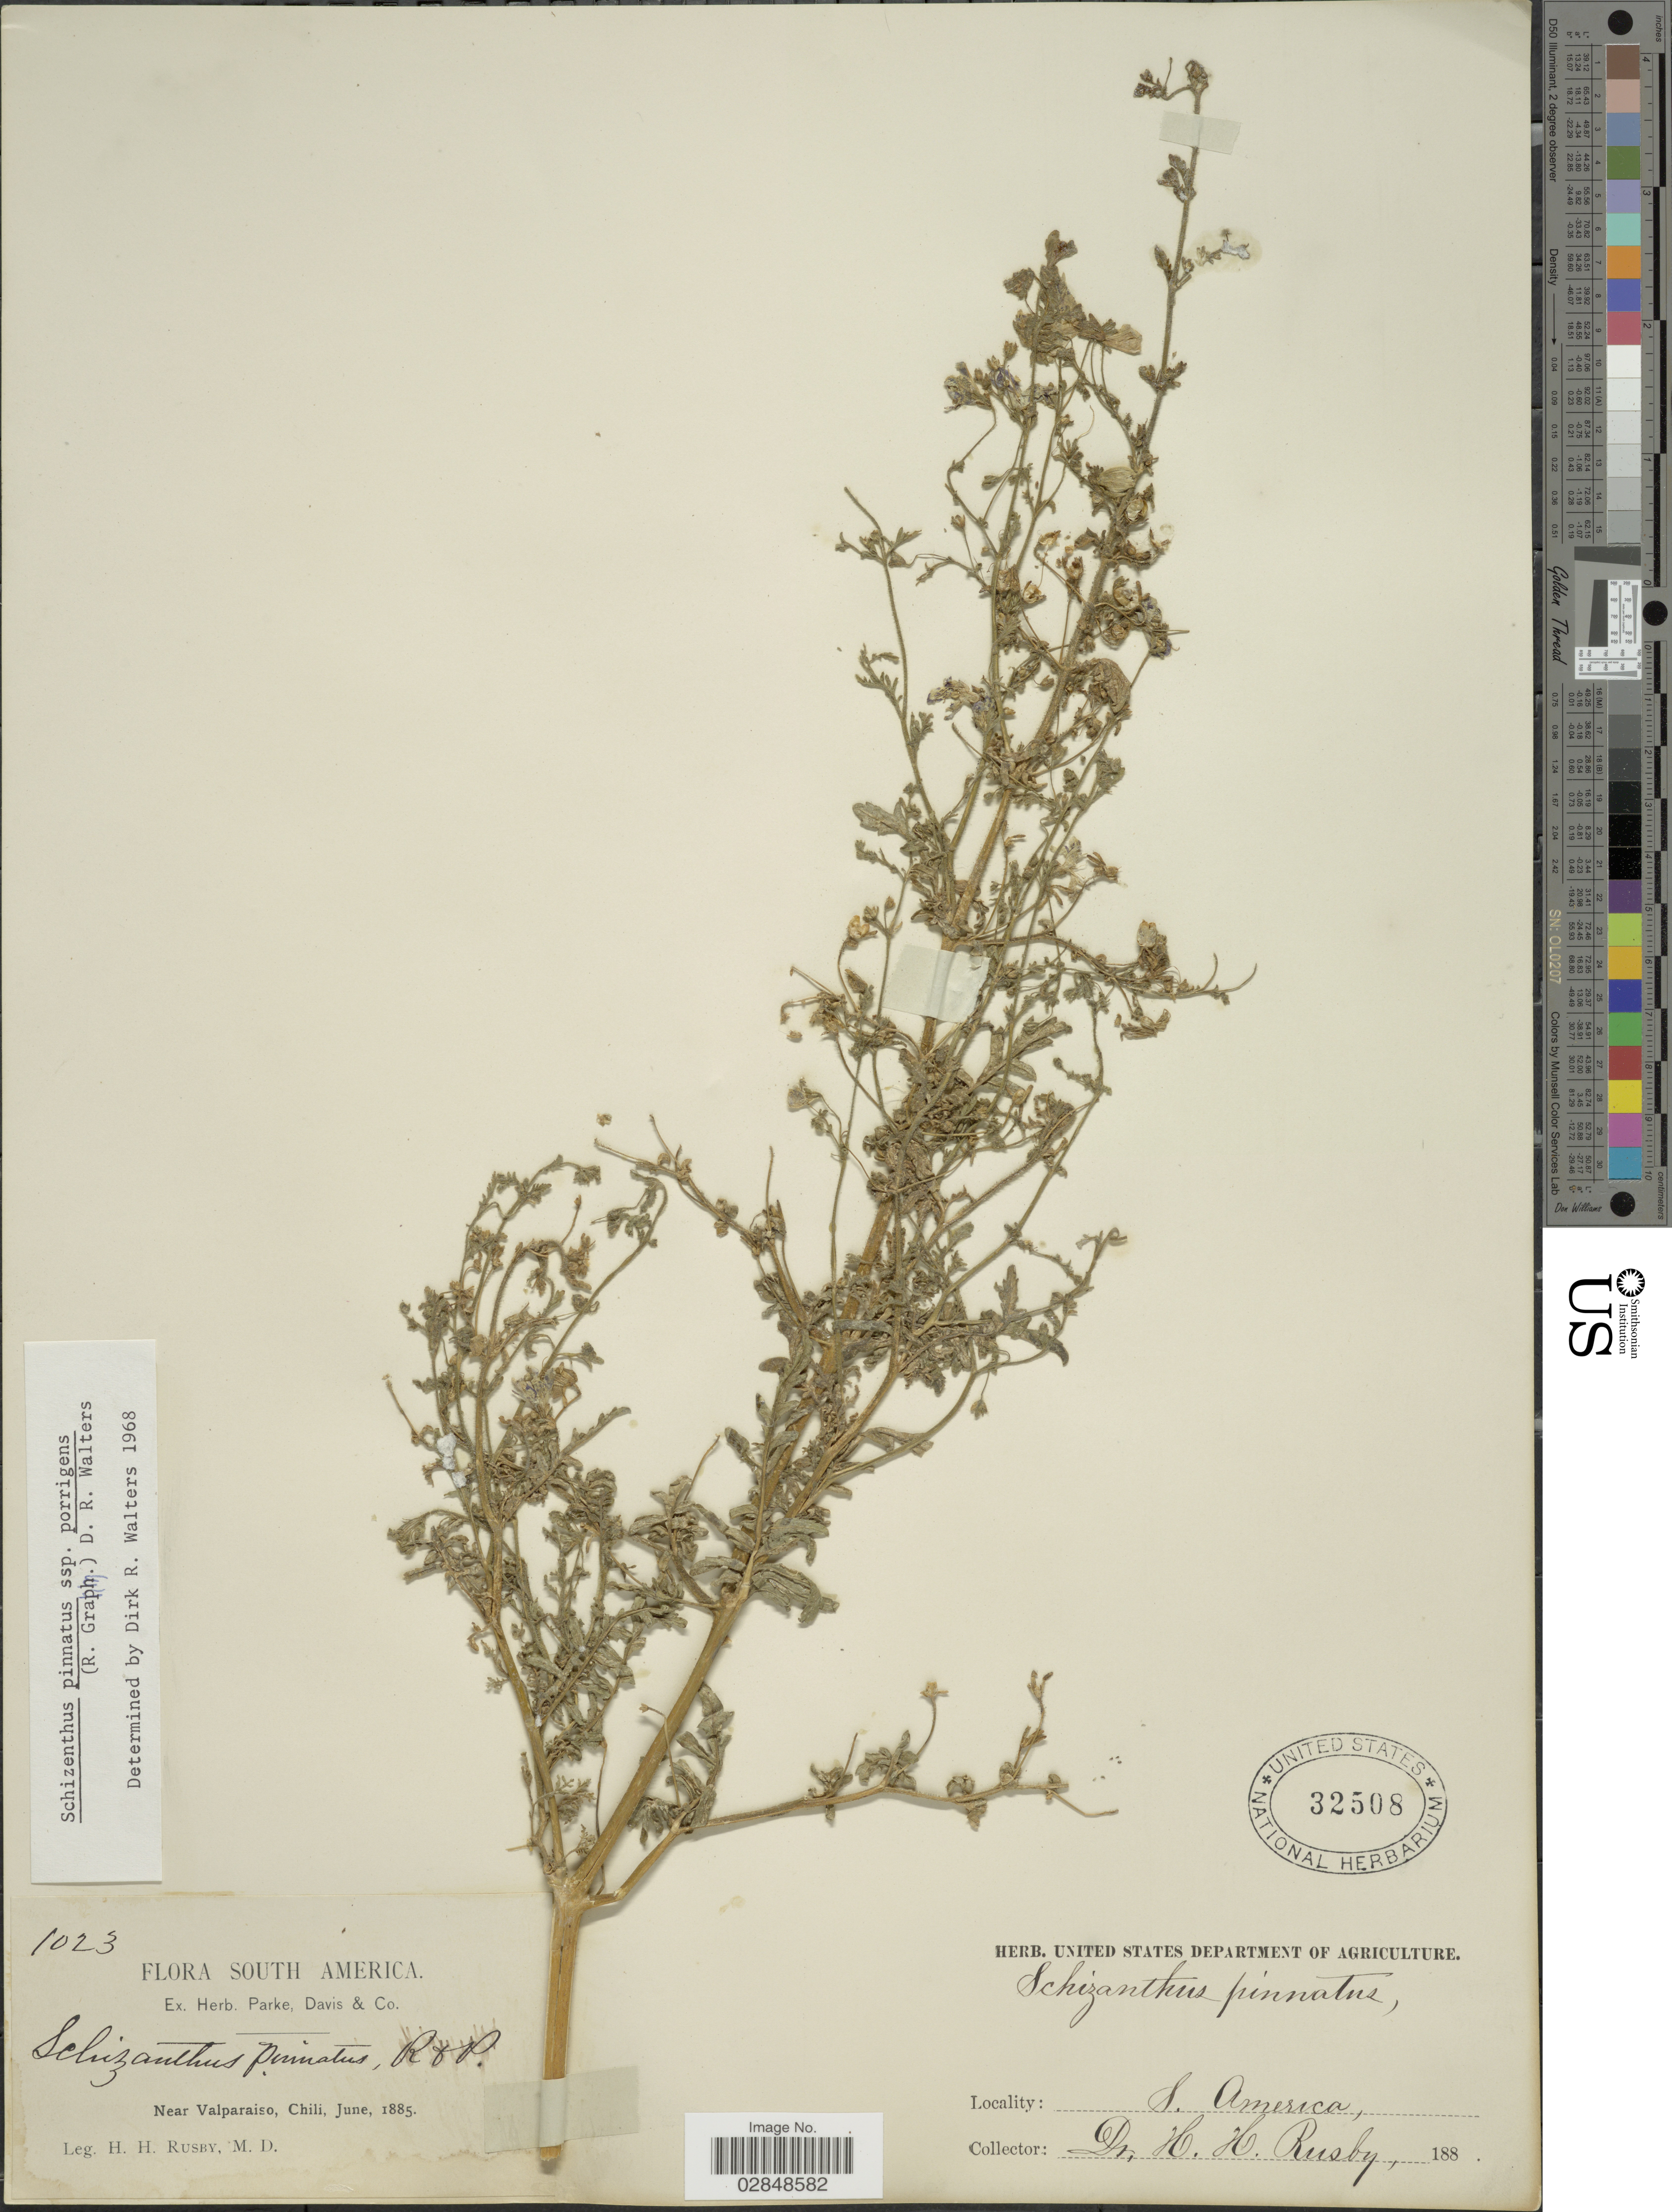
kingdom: Plantae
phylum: Tracheophyta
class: Magnoliopsida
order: Solanales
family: Solanaceae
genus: Schizanthus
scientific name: Schizanthus porrigens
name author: Graham ex Hook.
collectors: H. H. Rusby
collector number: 1023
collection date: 1885-06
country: Chile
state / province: Valparaíso (V)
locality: Near Valparaiso.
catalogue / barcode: US 32508